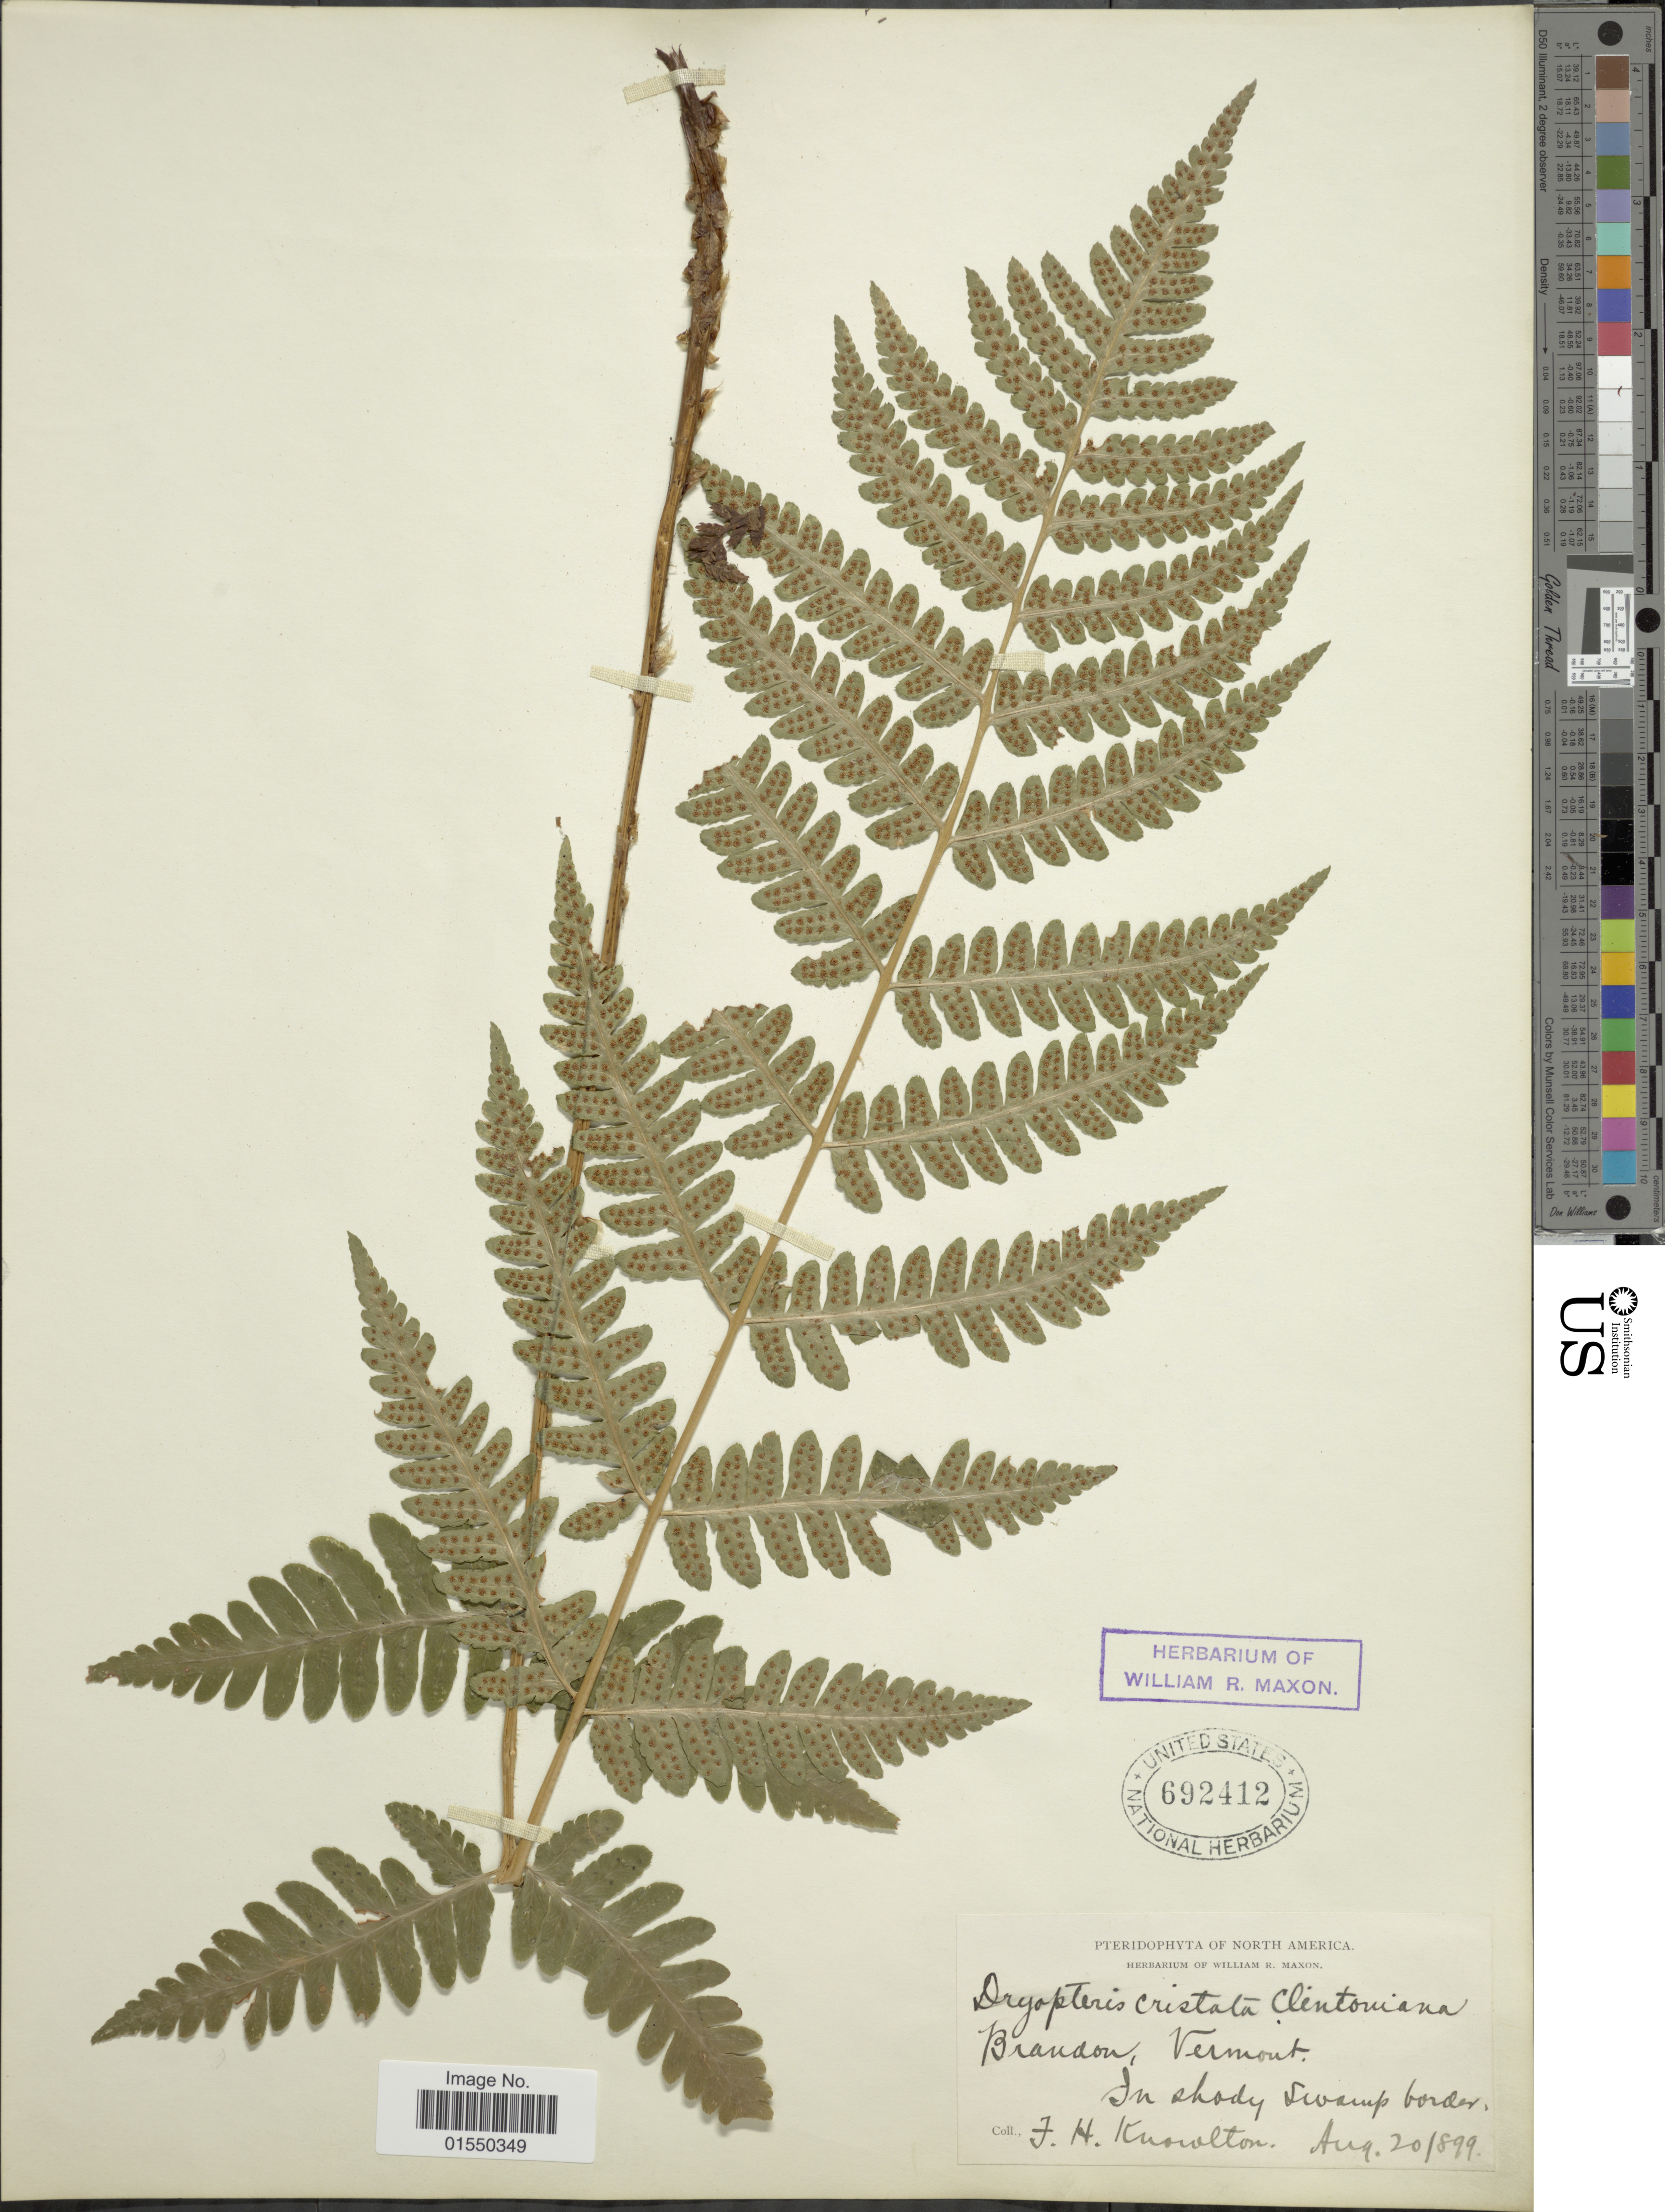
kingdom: Plantae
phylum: Tracheophyta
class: Polypodiopsida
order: Polypodiales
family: Dryopteridaceae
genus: Dryopteris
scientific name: Dryopteris clintoniana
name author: (D.C. Eaton) Dowell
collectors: F. H. Knowlton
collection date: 1899-08-20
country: United States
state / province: Vermont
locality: Brandon, Vermont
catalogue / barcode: US 692412